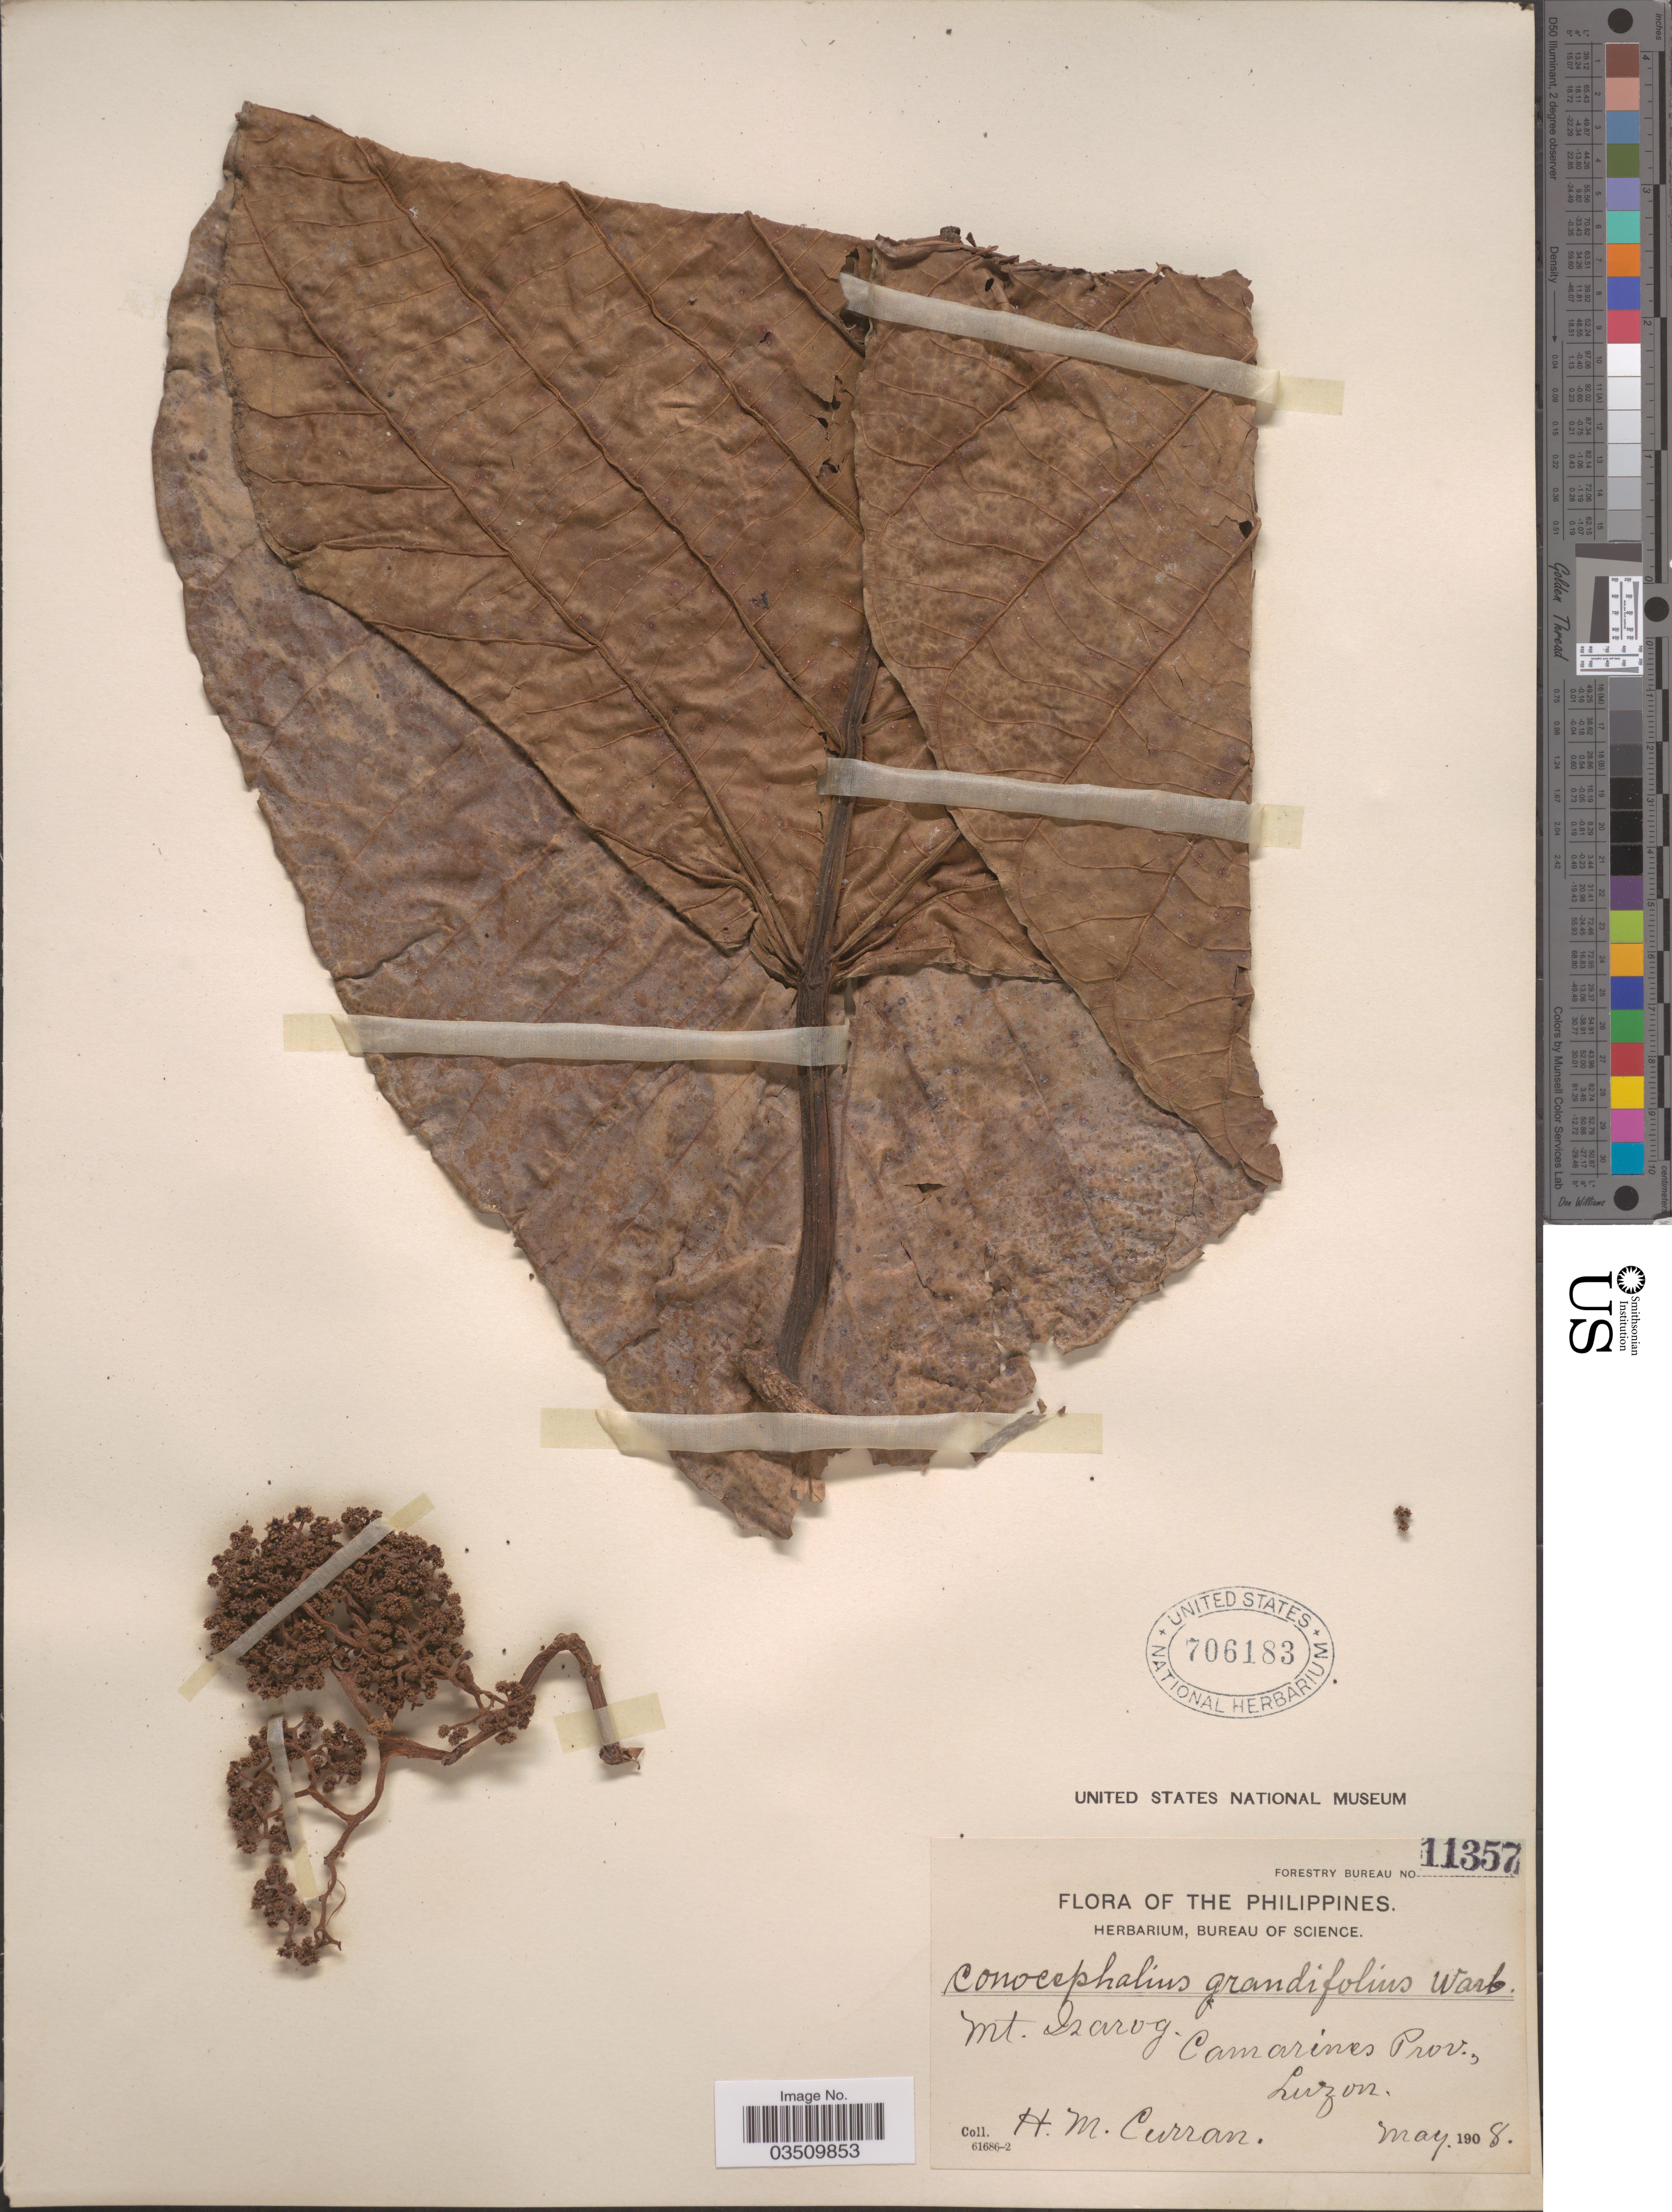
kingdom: Plantae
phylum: Tracheophyta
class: Magnoliopsida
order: Rosales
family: Urticaceae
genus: Poikilospermum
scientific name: Poikilospermum acuminatum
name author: (Trécul) Merr.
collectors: H. M. Curran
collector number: Forestry Bureau 1135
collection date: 1908-05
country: Philippines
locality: Mt. Isarog. Camarines Prov., Luzon.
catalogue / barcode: US 706183